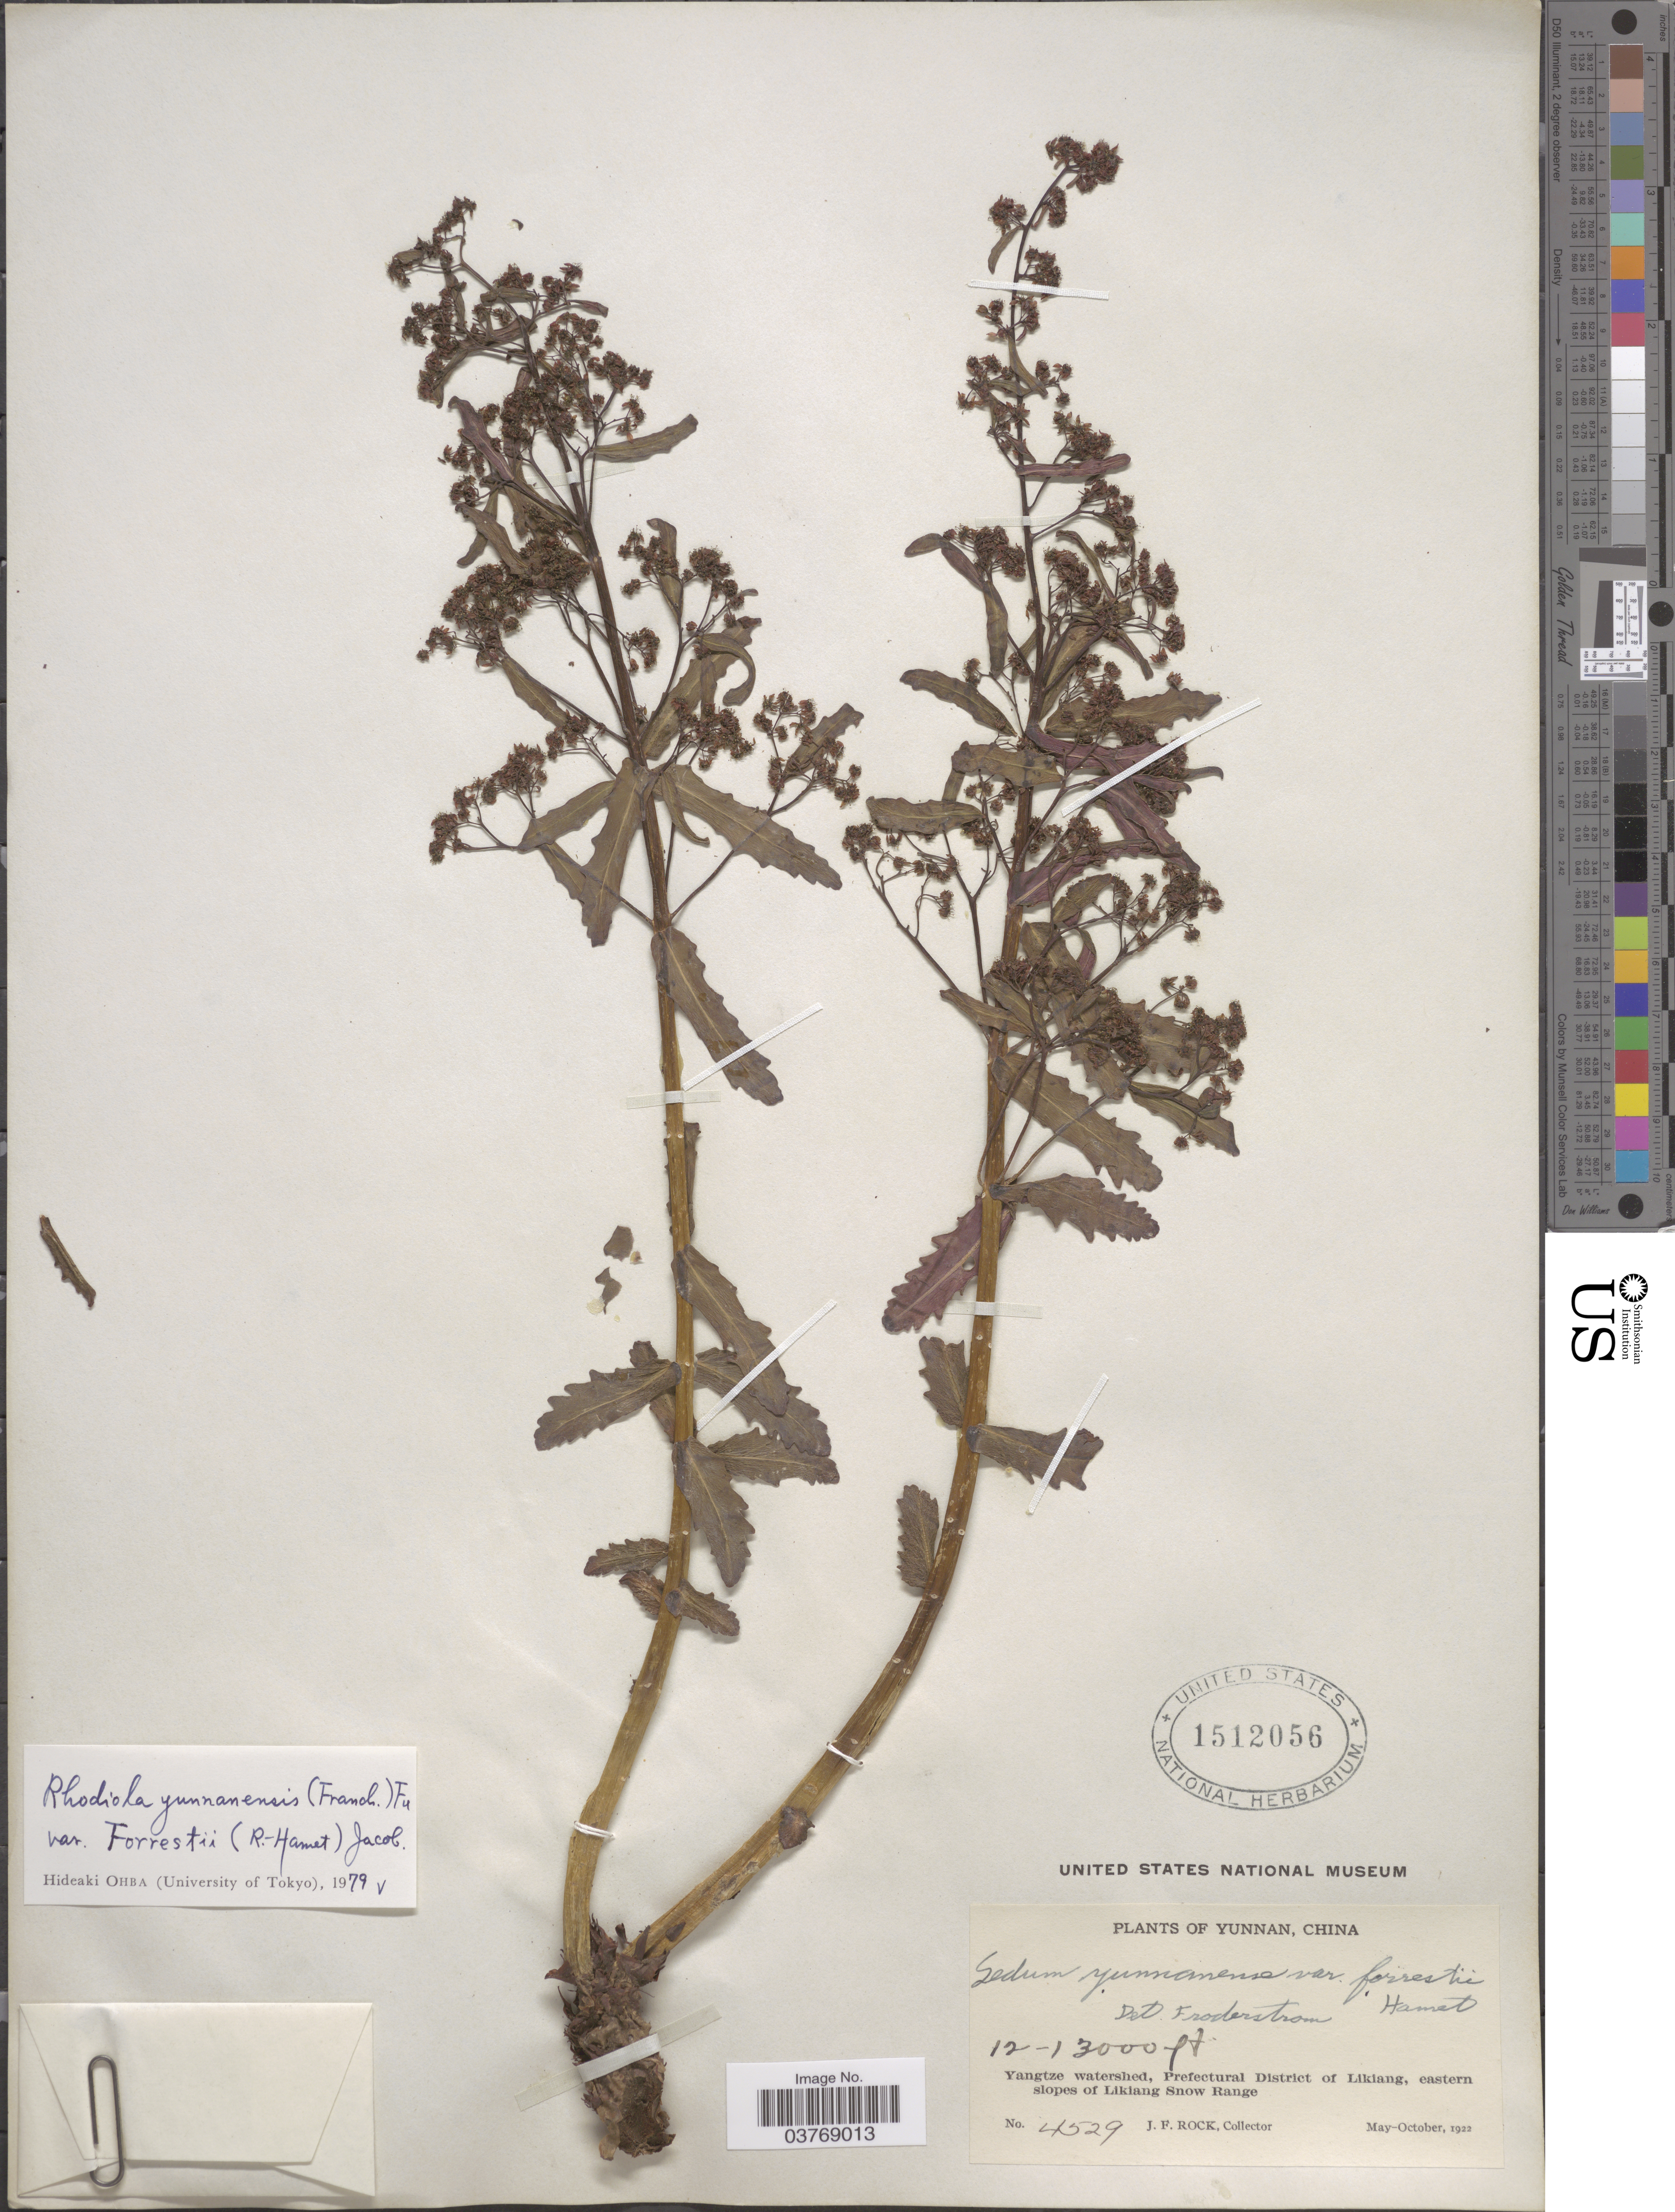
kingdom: Plantae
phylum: Tracheophyta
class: Magnoliopsida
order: Saxifragales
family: Crassulaceae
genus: Rhodiola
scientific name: Rhodiola yunnanensis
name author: (Franch.) S.H. Fu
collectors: J. Rock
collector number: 4529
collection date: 1922-05/1922-10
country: China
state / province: Yunnan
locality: Yangtze watershed, Prefectural District of Likiang, eastern slopes of Likiang Snow Range.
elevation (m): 3658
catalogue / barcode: US 1512056